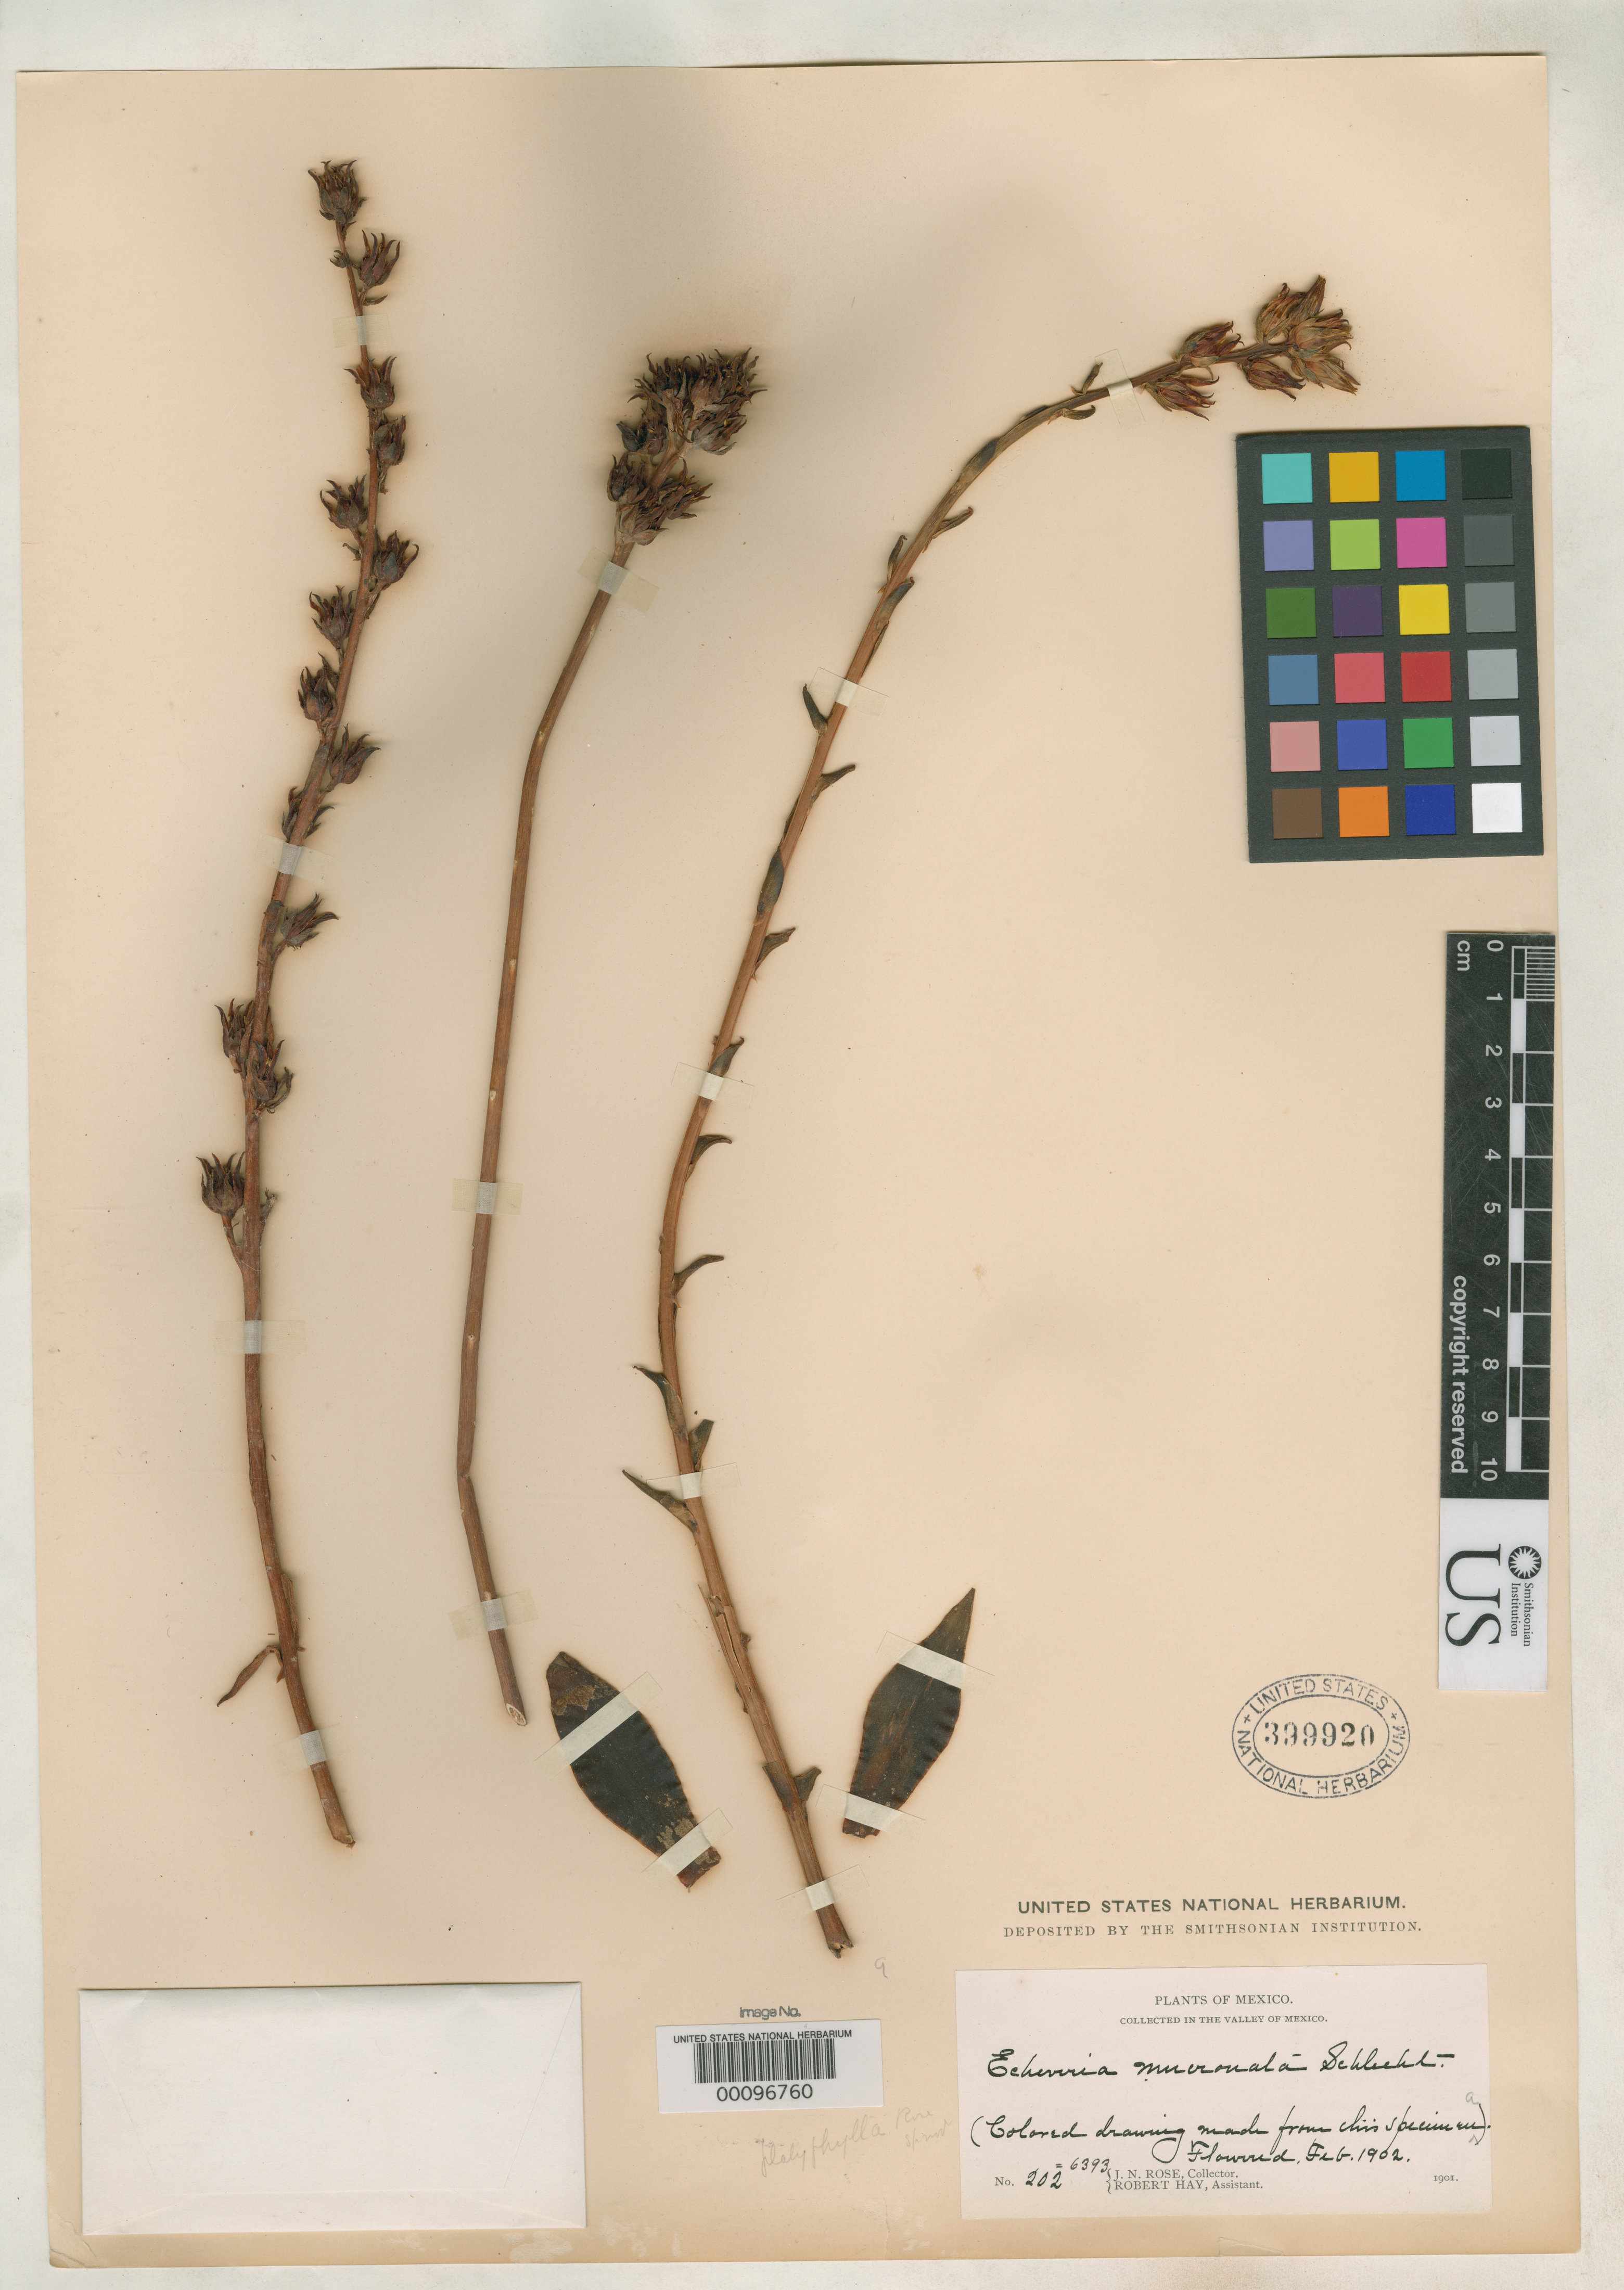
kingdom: Plantae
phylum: Tracheophyta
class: Magnoliopsida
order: Saxifragales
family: Crassulaceae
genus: Echeveria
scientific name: Echeveria platyphylla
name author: Rose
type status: Holotype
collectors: J. N. Rose & R. H. Hay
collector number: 6393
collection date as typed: Jul 1901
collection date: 1901-07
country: Mexico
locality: Valley of Mexico.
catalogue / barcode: US 399920